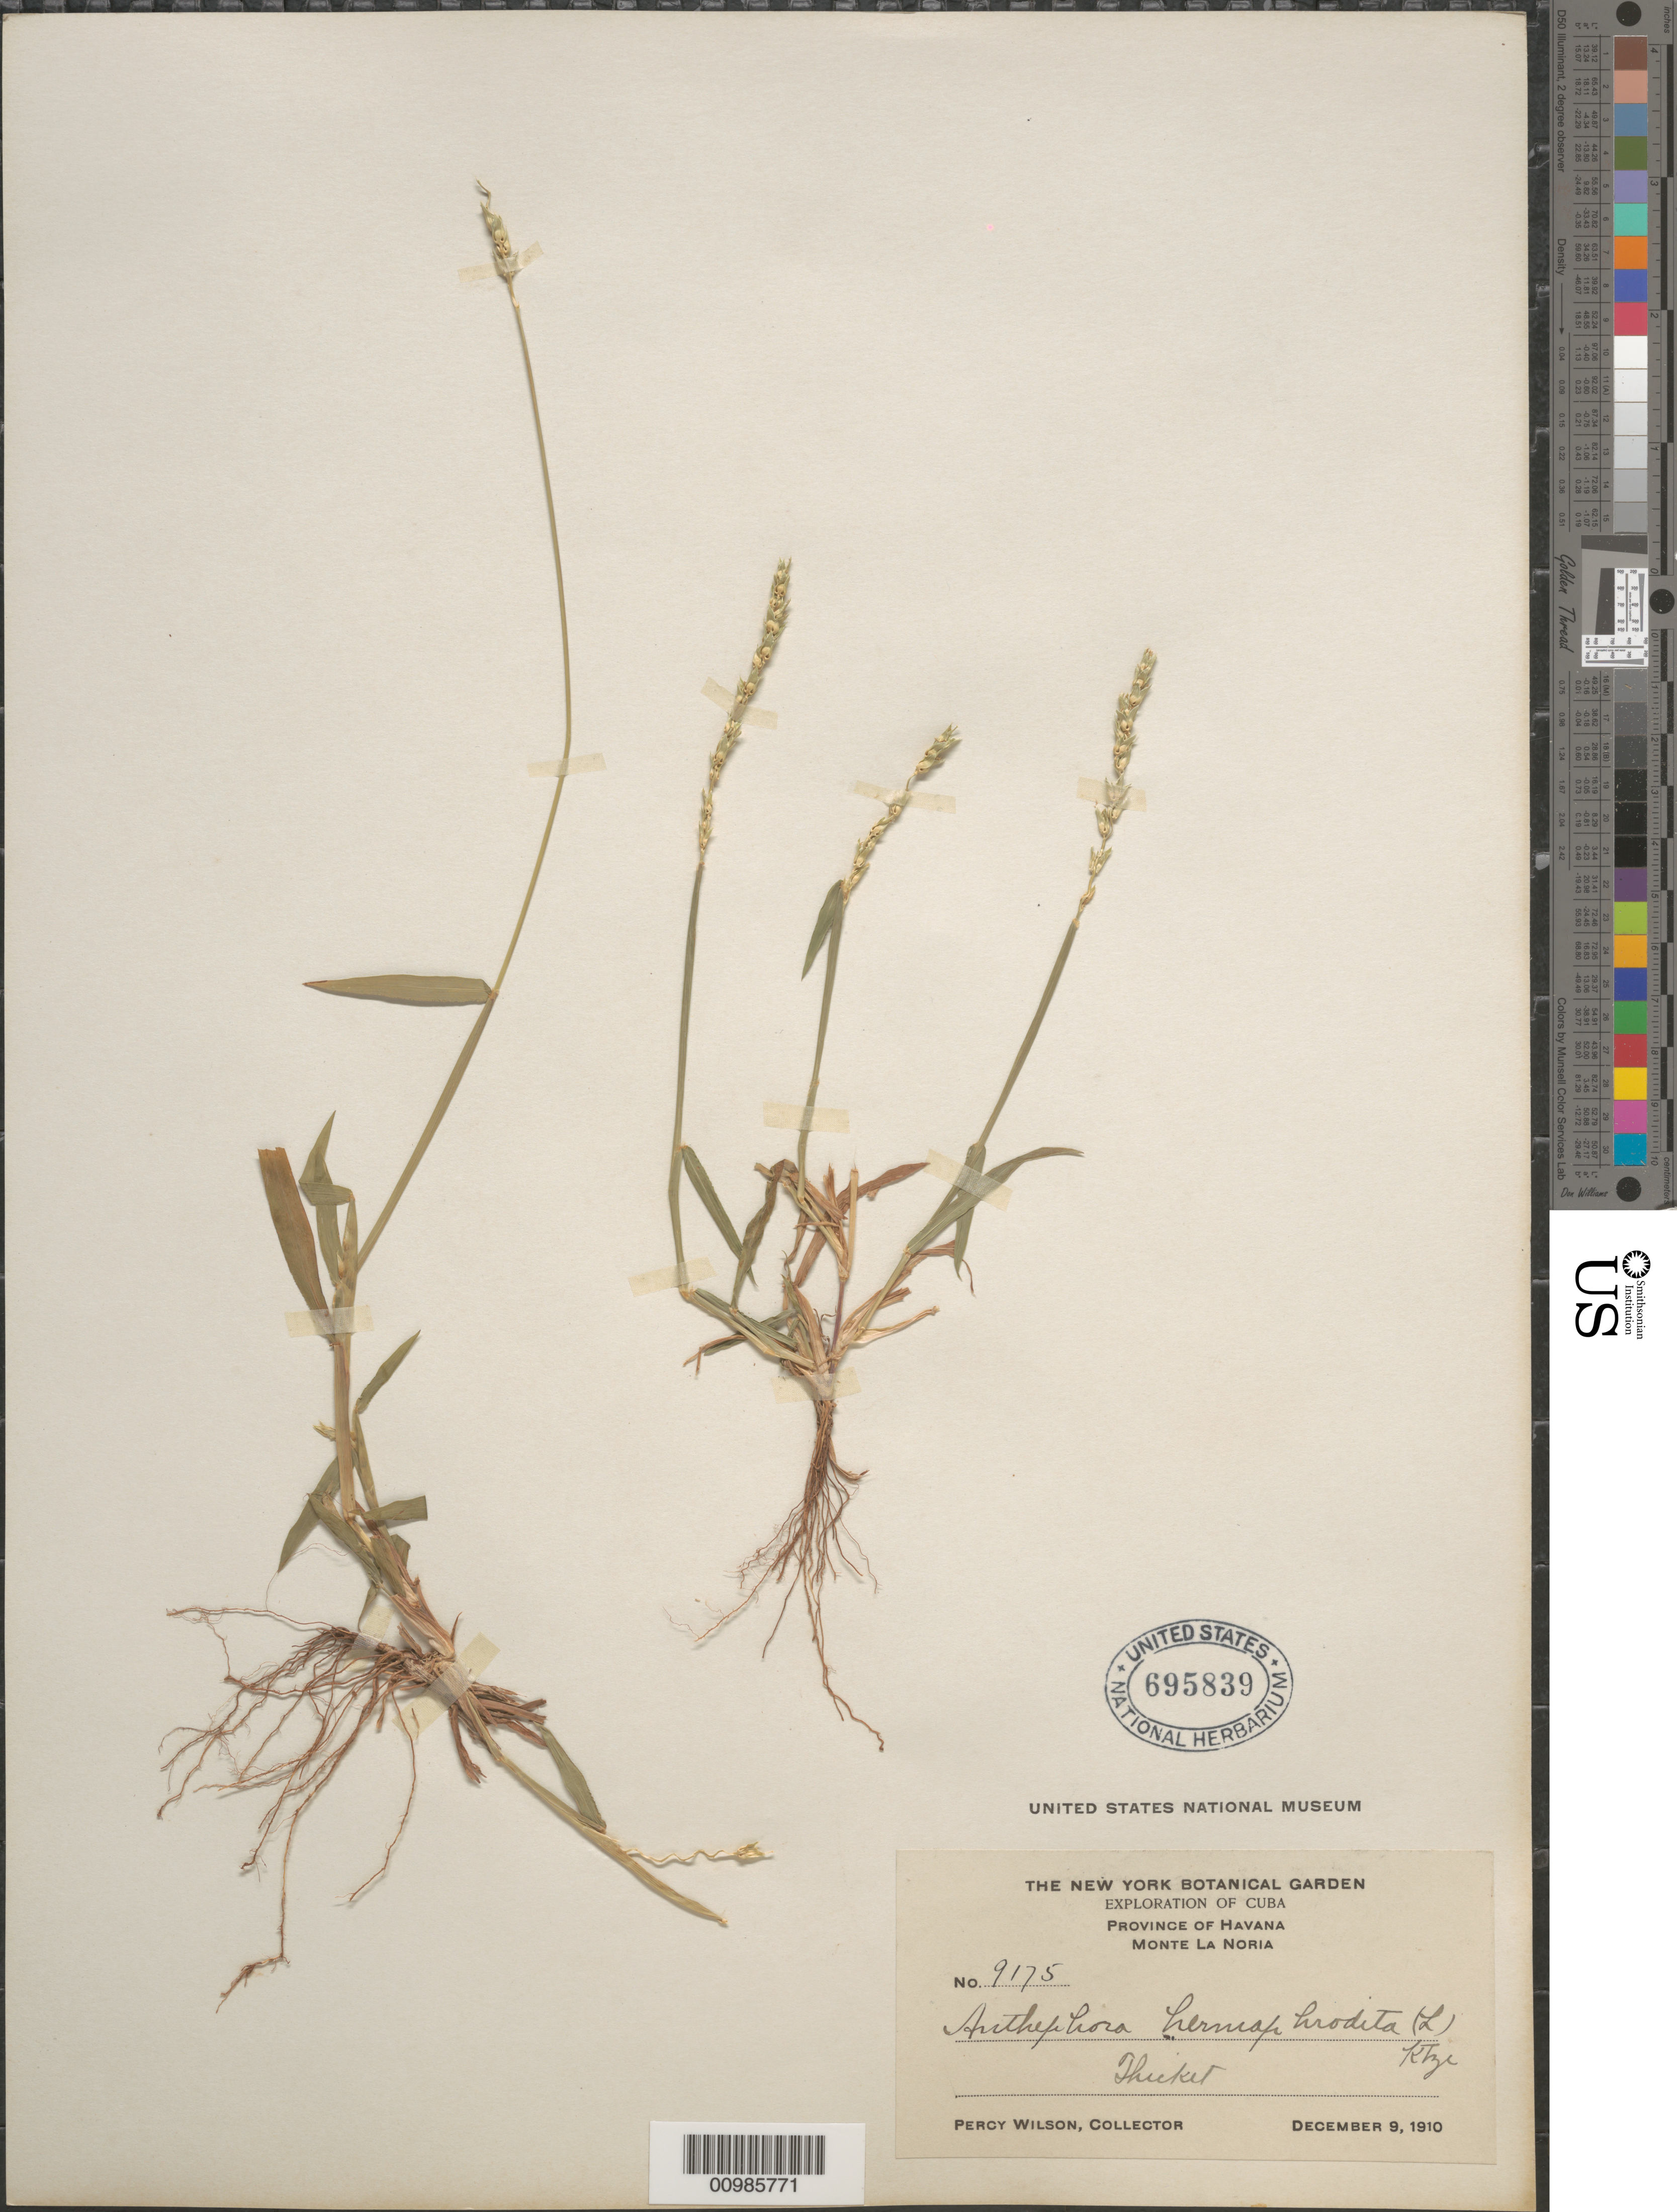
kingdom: Plantae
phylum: Tracheophyta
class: Liliopsida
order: Poales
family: Poaceae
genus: Anthephora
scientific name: Anthephora hermaphrodita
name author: (L.) Kuntze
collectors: P. Wilson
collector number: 9175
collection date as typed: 09 Dec 1910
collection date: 1910-12-09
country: Cuba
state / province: La Habana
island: Cuba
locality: Monte La Noria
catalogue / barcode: US 695839